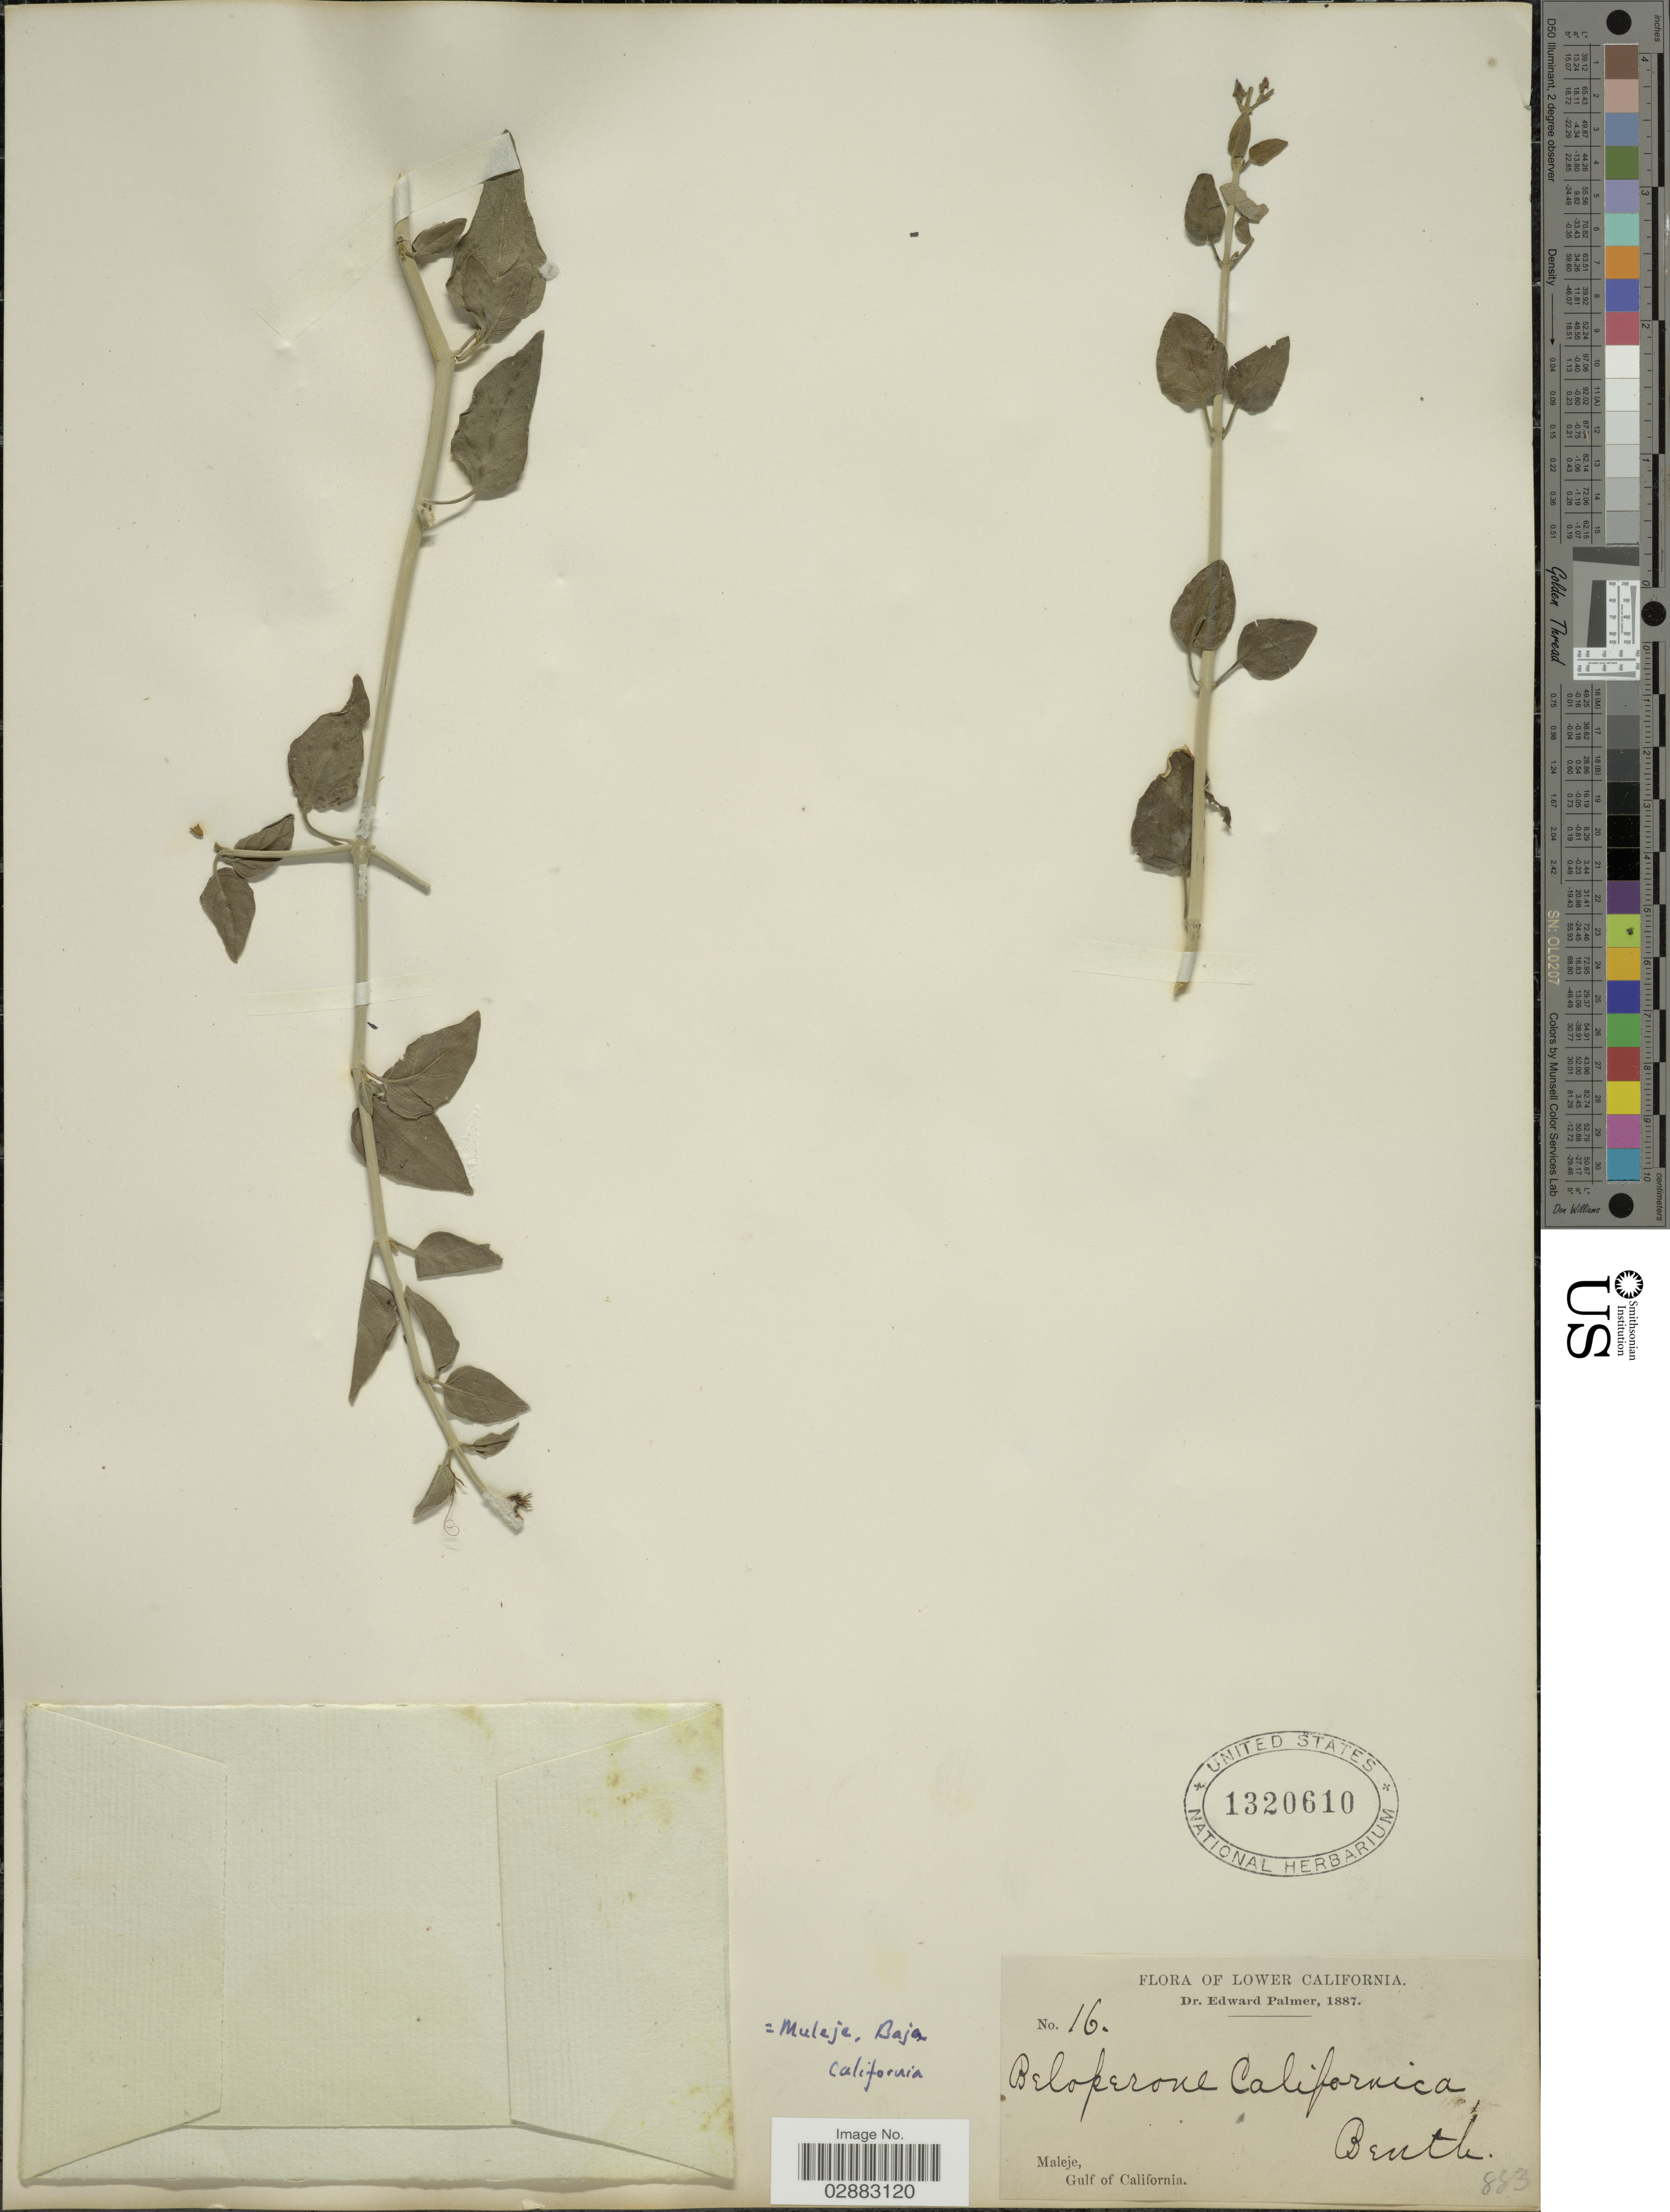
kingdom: Plantae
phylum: Tracheophyta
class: Magnoliopsida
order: Lamiales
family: Acanthaceae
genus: Beloperone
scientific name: Beloperone californica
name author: Benth.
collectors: E. Palmer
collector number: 16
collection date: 1887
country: Mexico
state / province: Baja California Sur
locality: Lower California. Maleje, Gulf of California.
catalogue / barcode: US 1320610